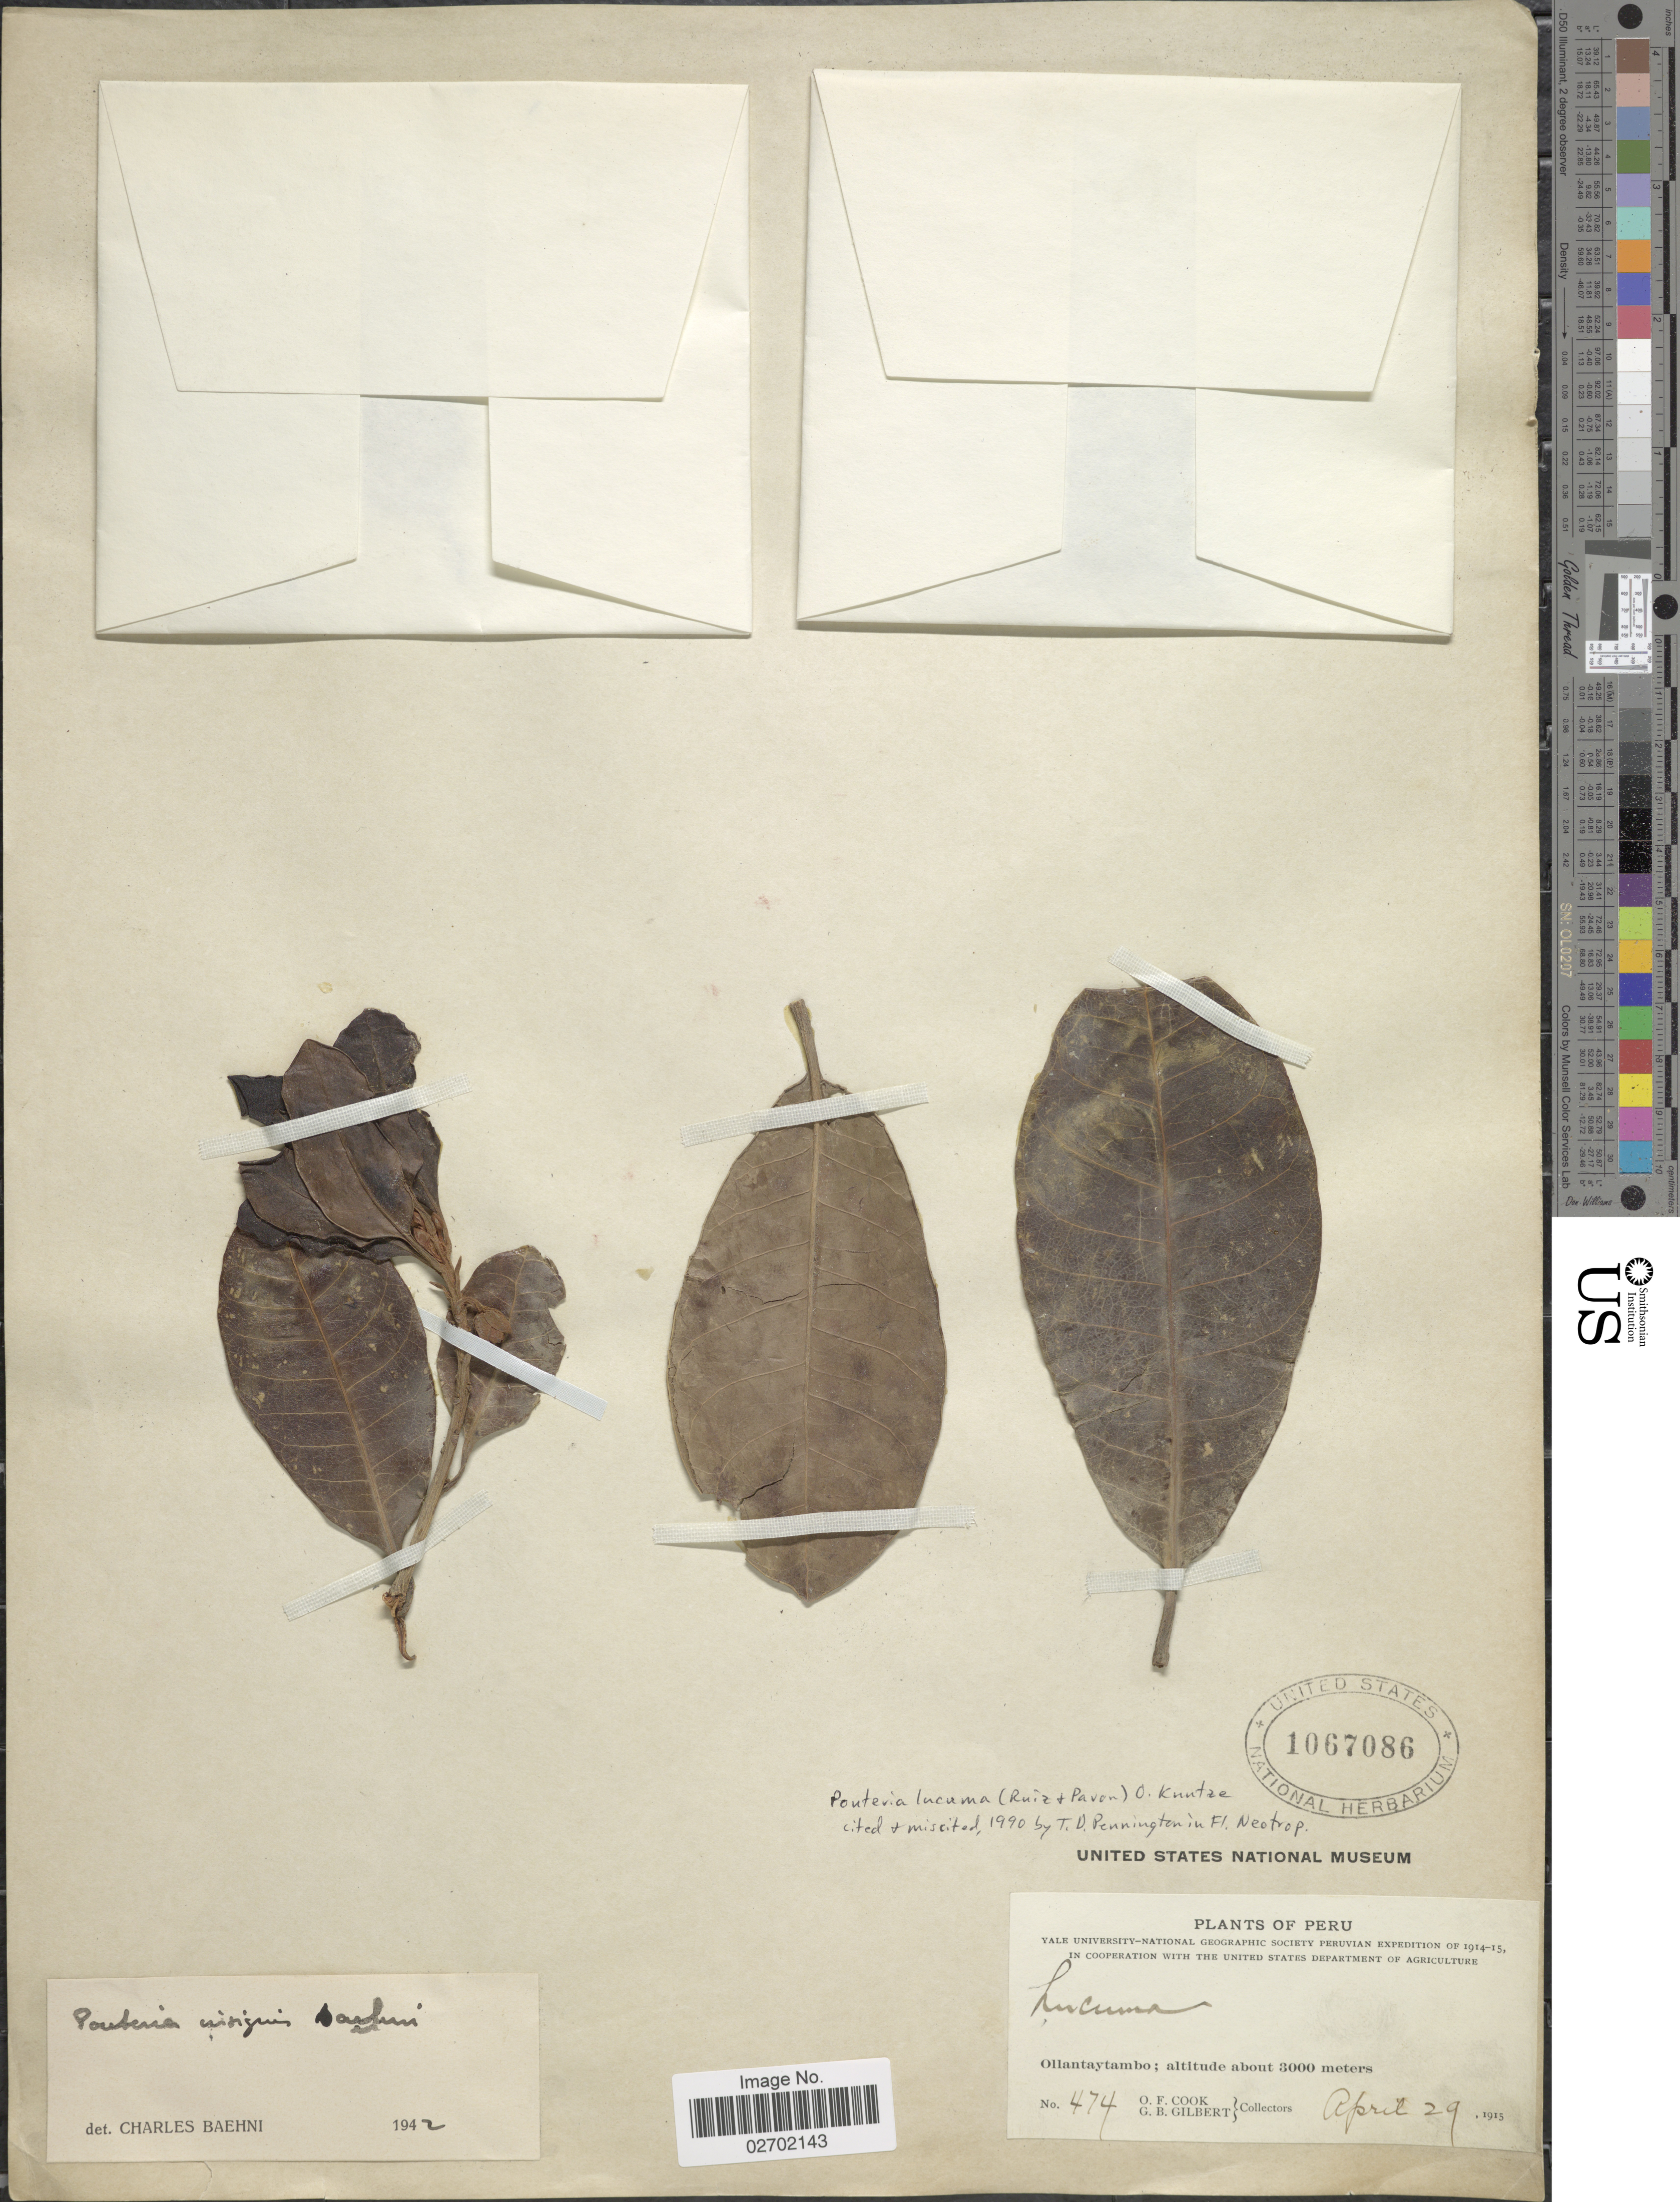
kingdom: Plantae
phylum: Tracheophyta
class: Magnoliopsida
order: Ericales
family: Sapotaceae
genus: Pouteria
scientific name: Pouteria lucuma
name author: (Ruiz & Pav.) Kuntze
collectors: O. F. Cook & G. B. Gilbert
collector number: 474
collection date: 1915-04-29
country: Peru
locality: Ollantaytambo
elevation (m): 3000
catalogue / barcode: US 1067086